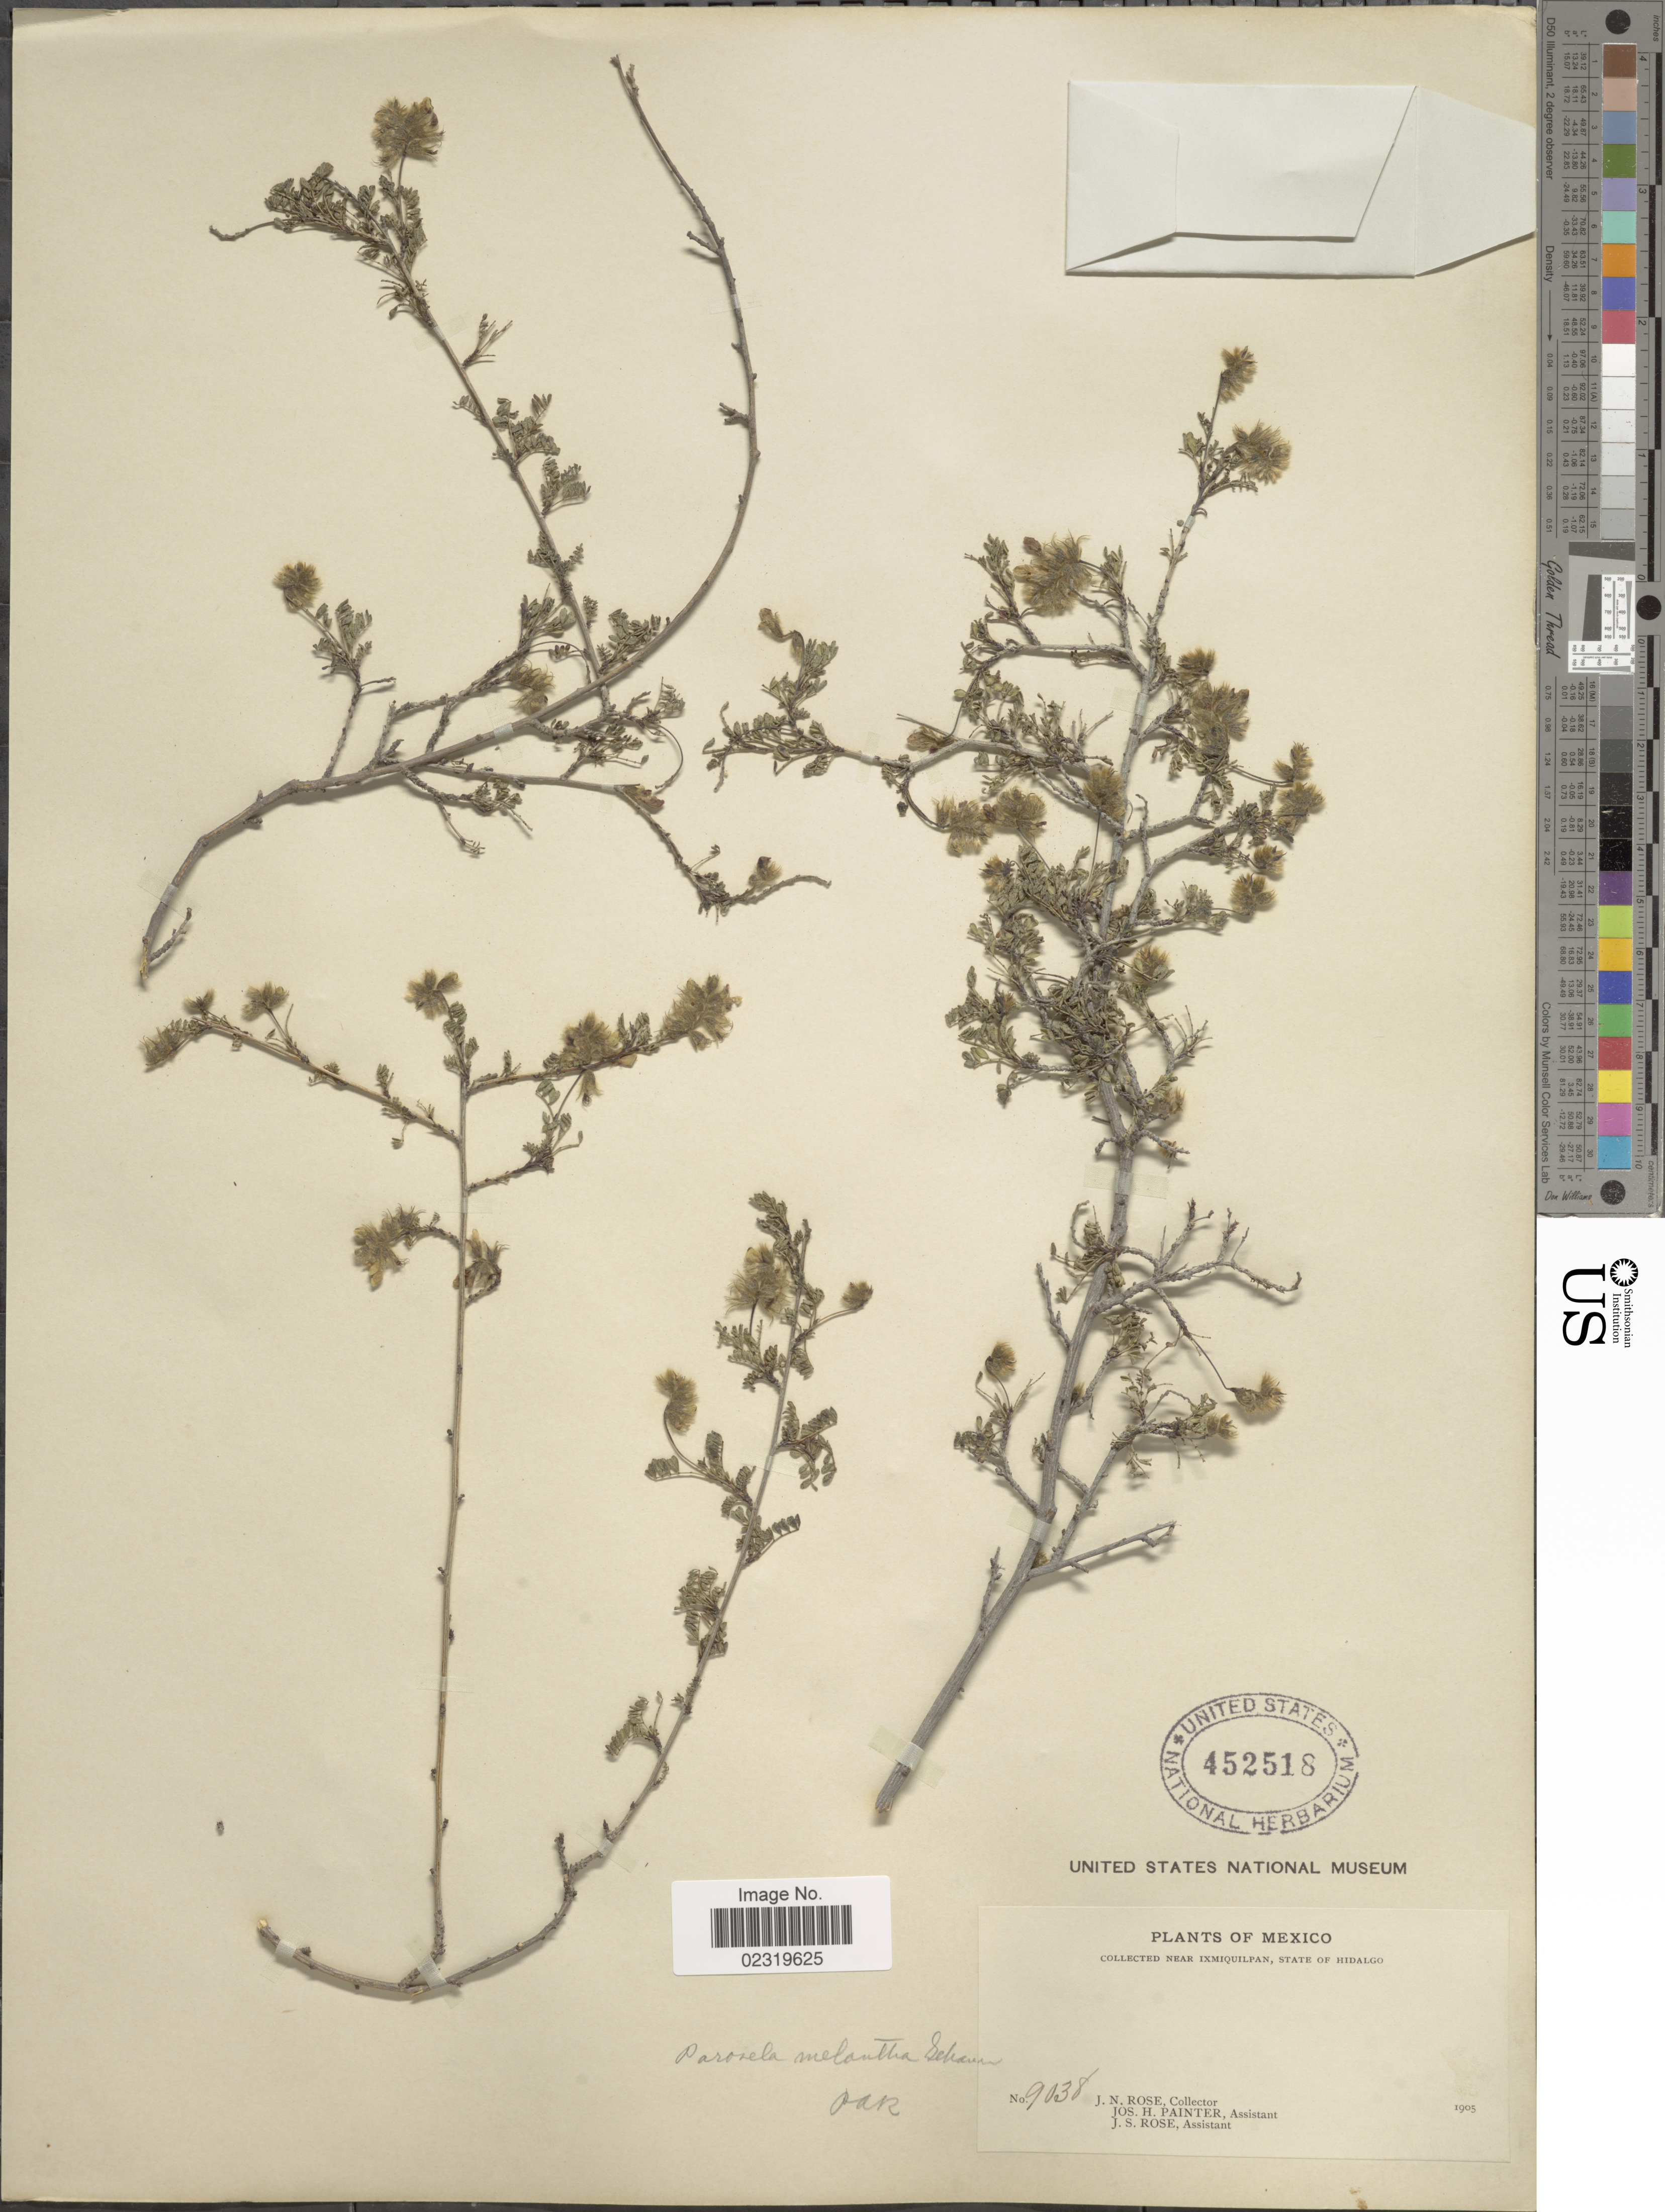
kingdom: Plantae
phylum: Tracheophyta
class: Magnoliopsida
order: Fabales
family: Fabaceae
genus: Dalea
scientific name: Dalea melantha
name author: S. Schauer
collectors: J. N. Rose, J. H. Painter & J. S. Rose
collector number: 9038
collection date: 1905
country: Mexico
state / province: Hidalgo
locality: Near Ixmiquilpan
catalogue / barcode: US 452518